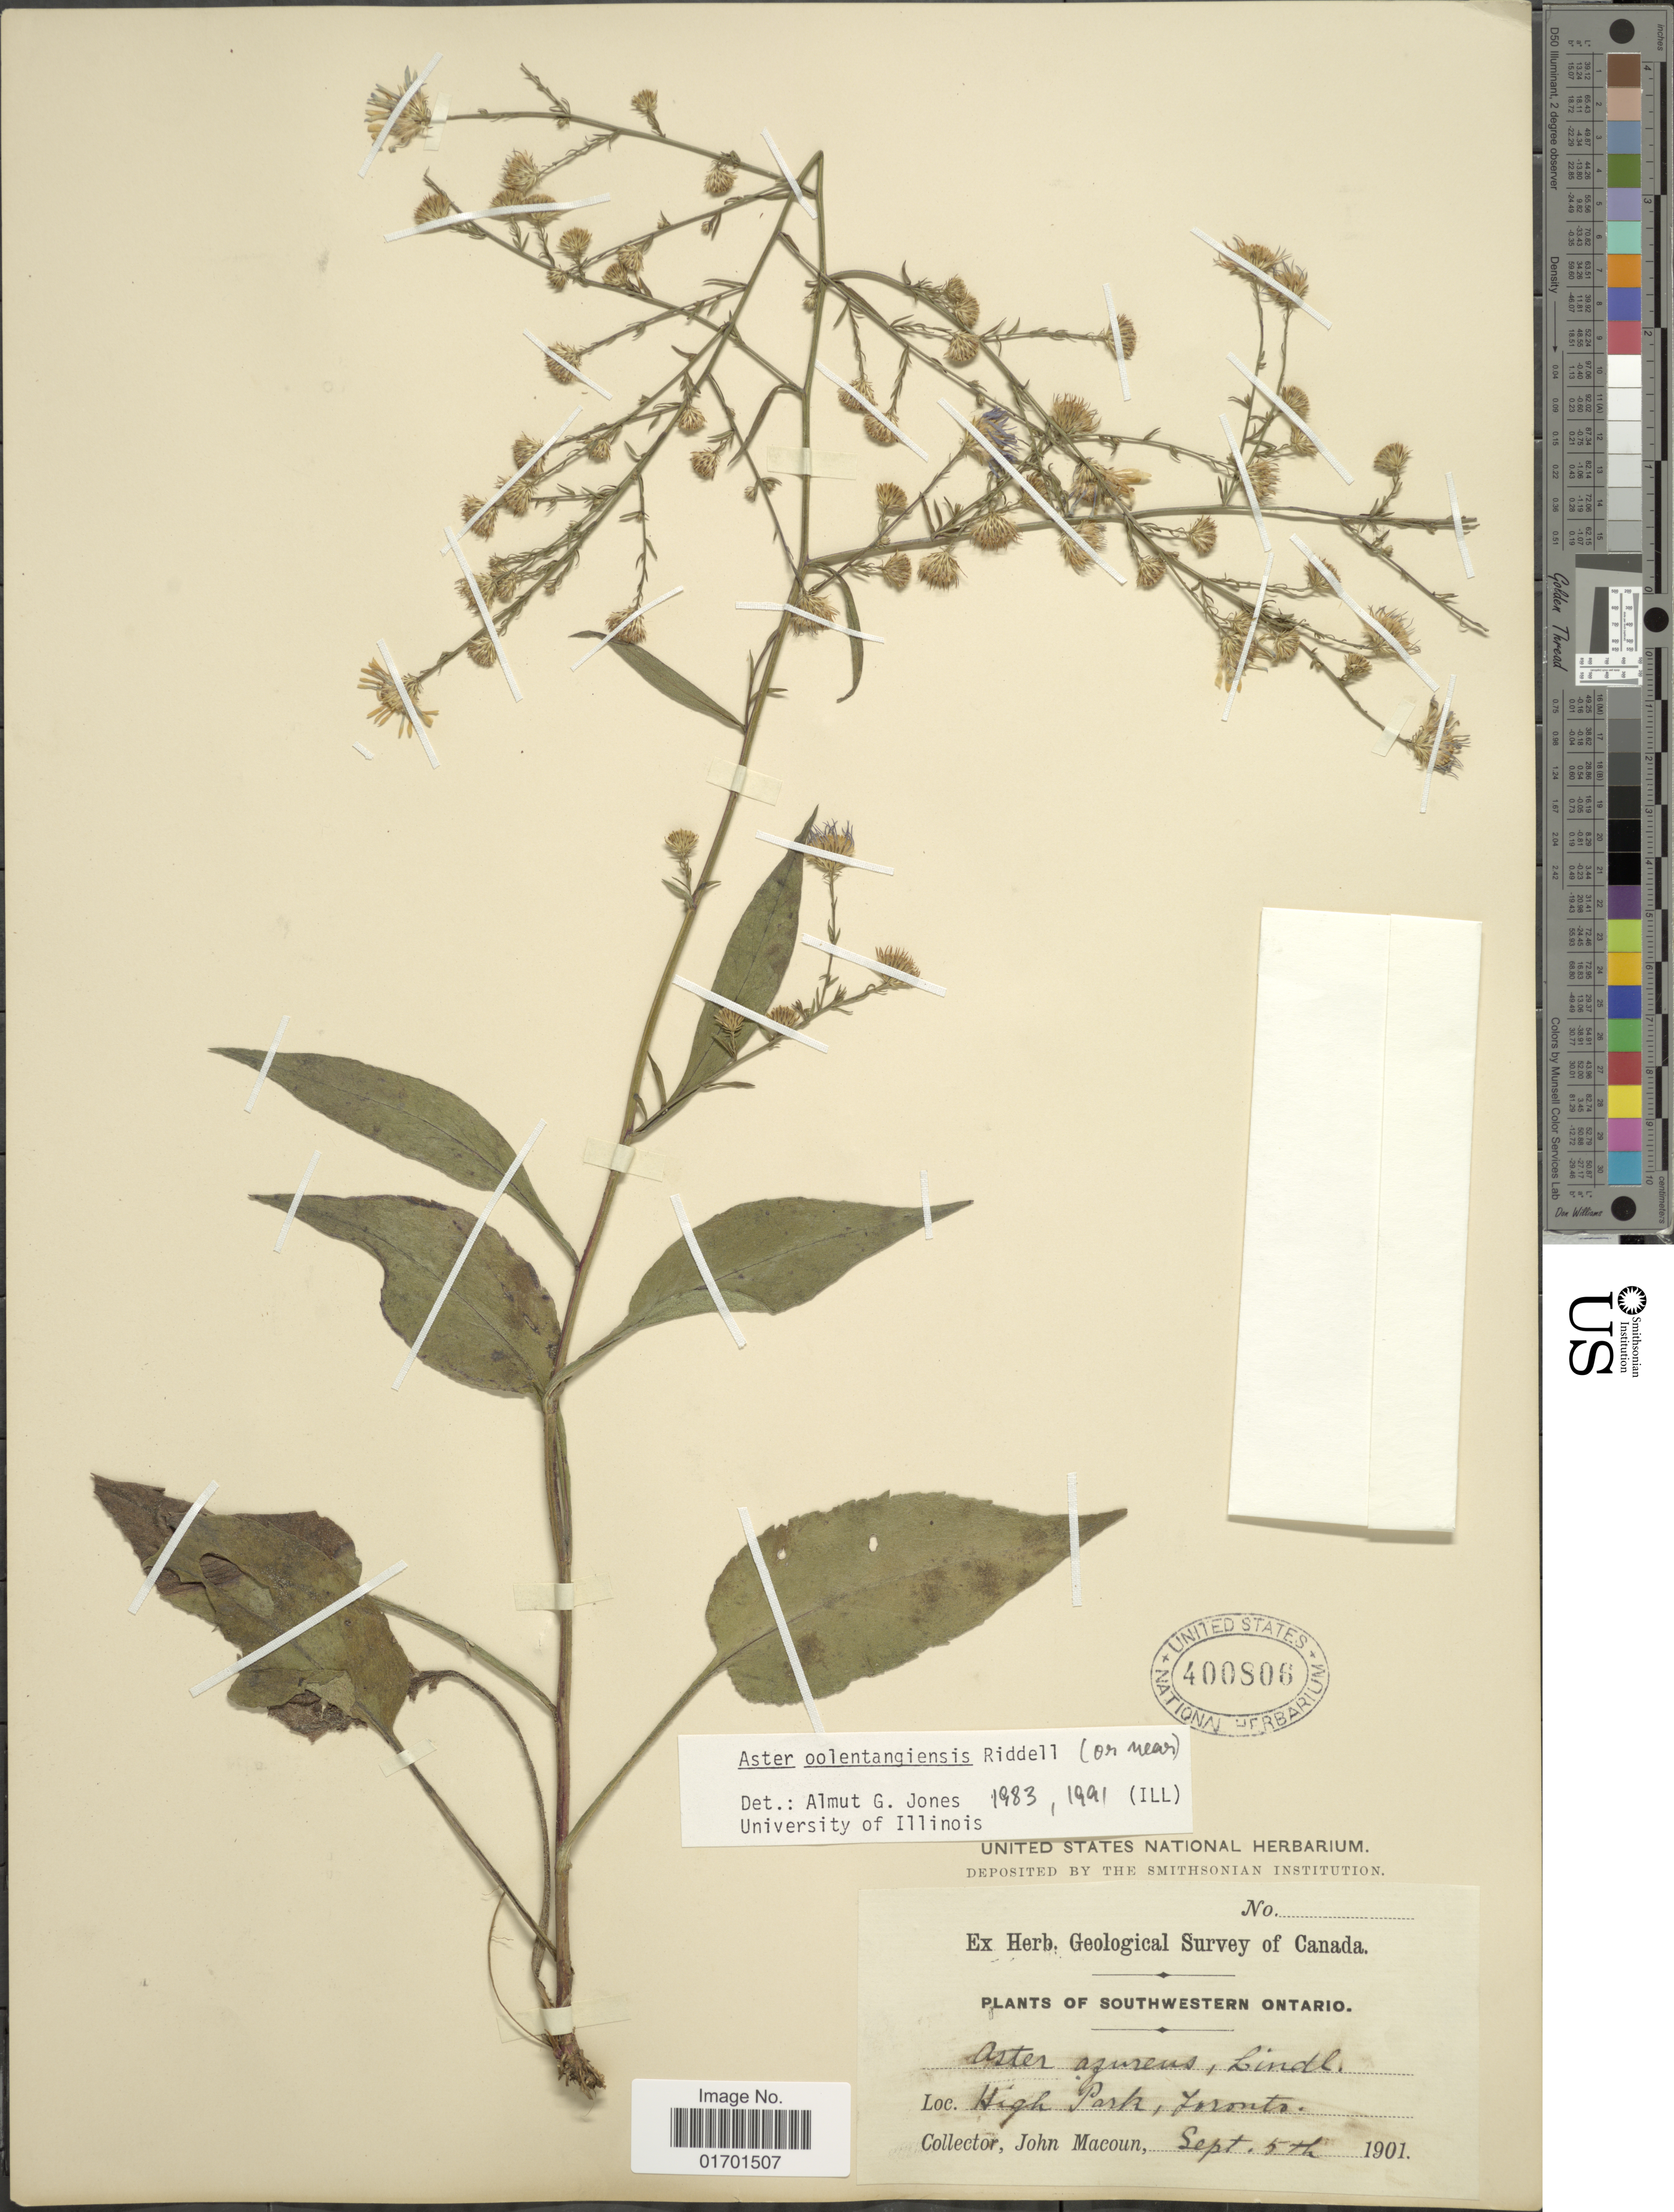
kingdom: Plantae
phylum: Tracheophyta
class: Magnoliopsida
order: Asterales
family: Asteraceae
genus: Symphyotrichum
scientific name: Symphyotrichum oolentangiense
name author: (Riddell) G.L. Nesom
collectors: J. Macoun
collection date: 1901-09-05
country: Canada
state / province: Ontario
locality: Southwestern Ontario, High Park, Toronto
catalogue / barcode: US 400806